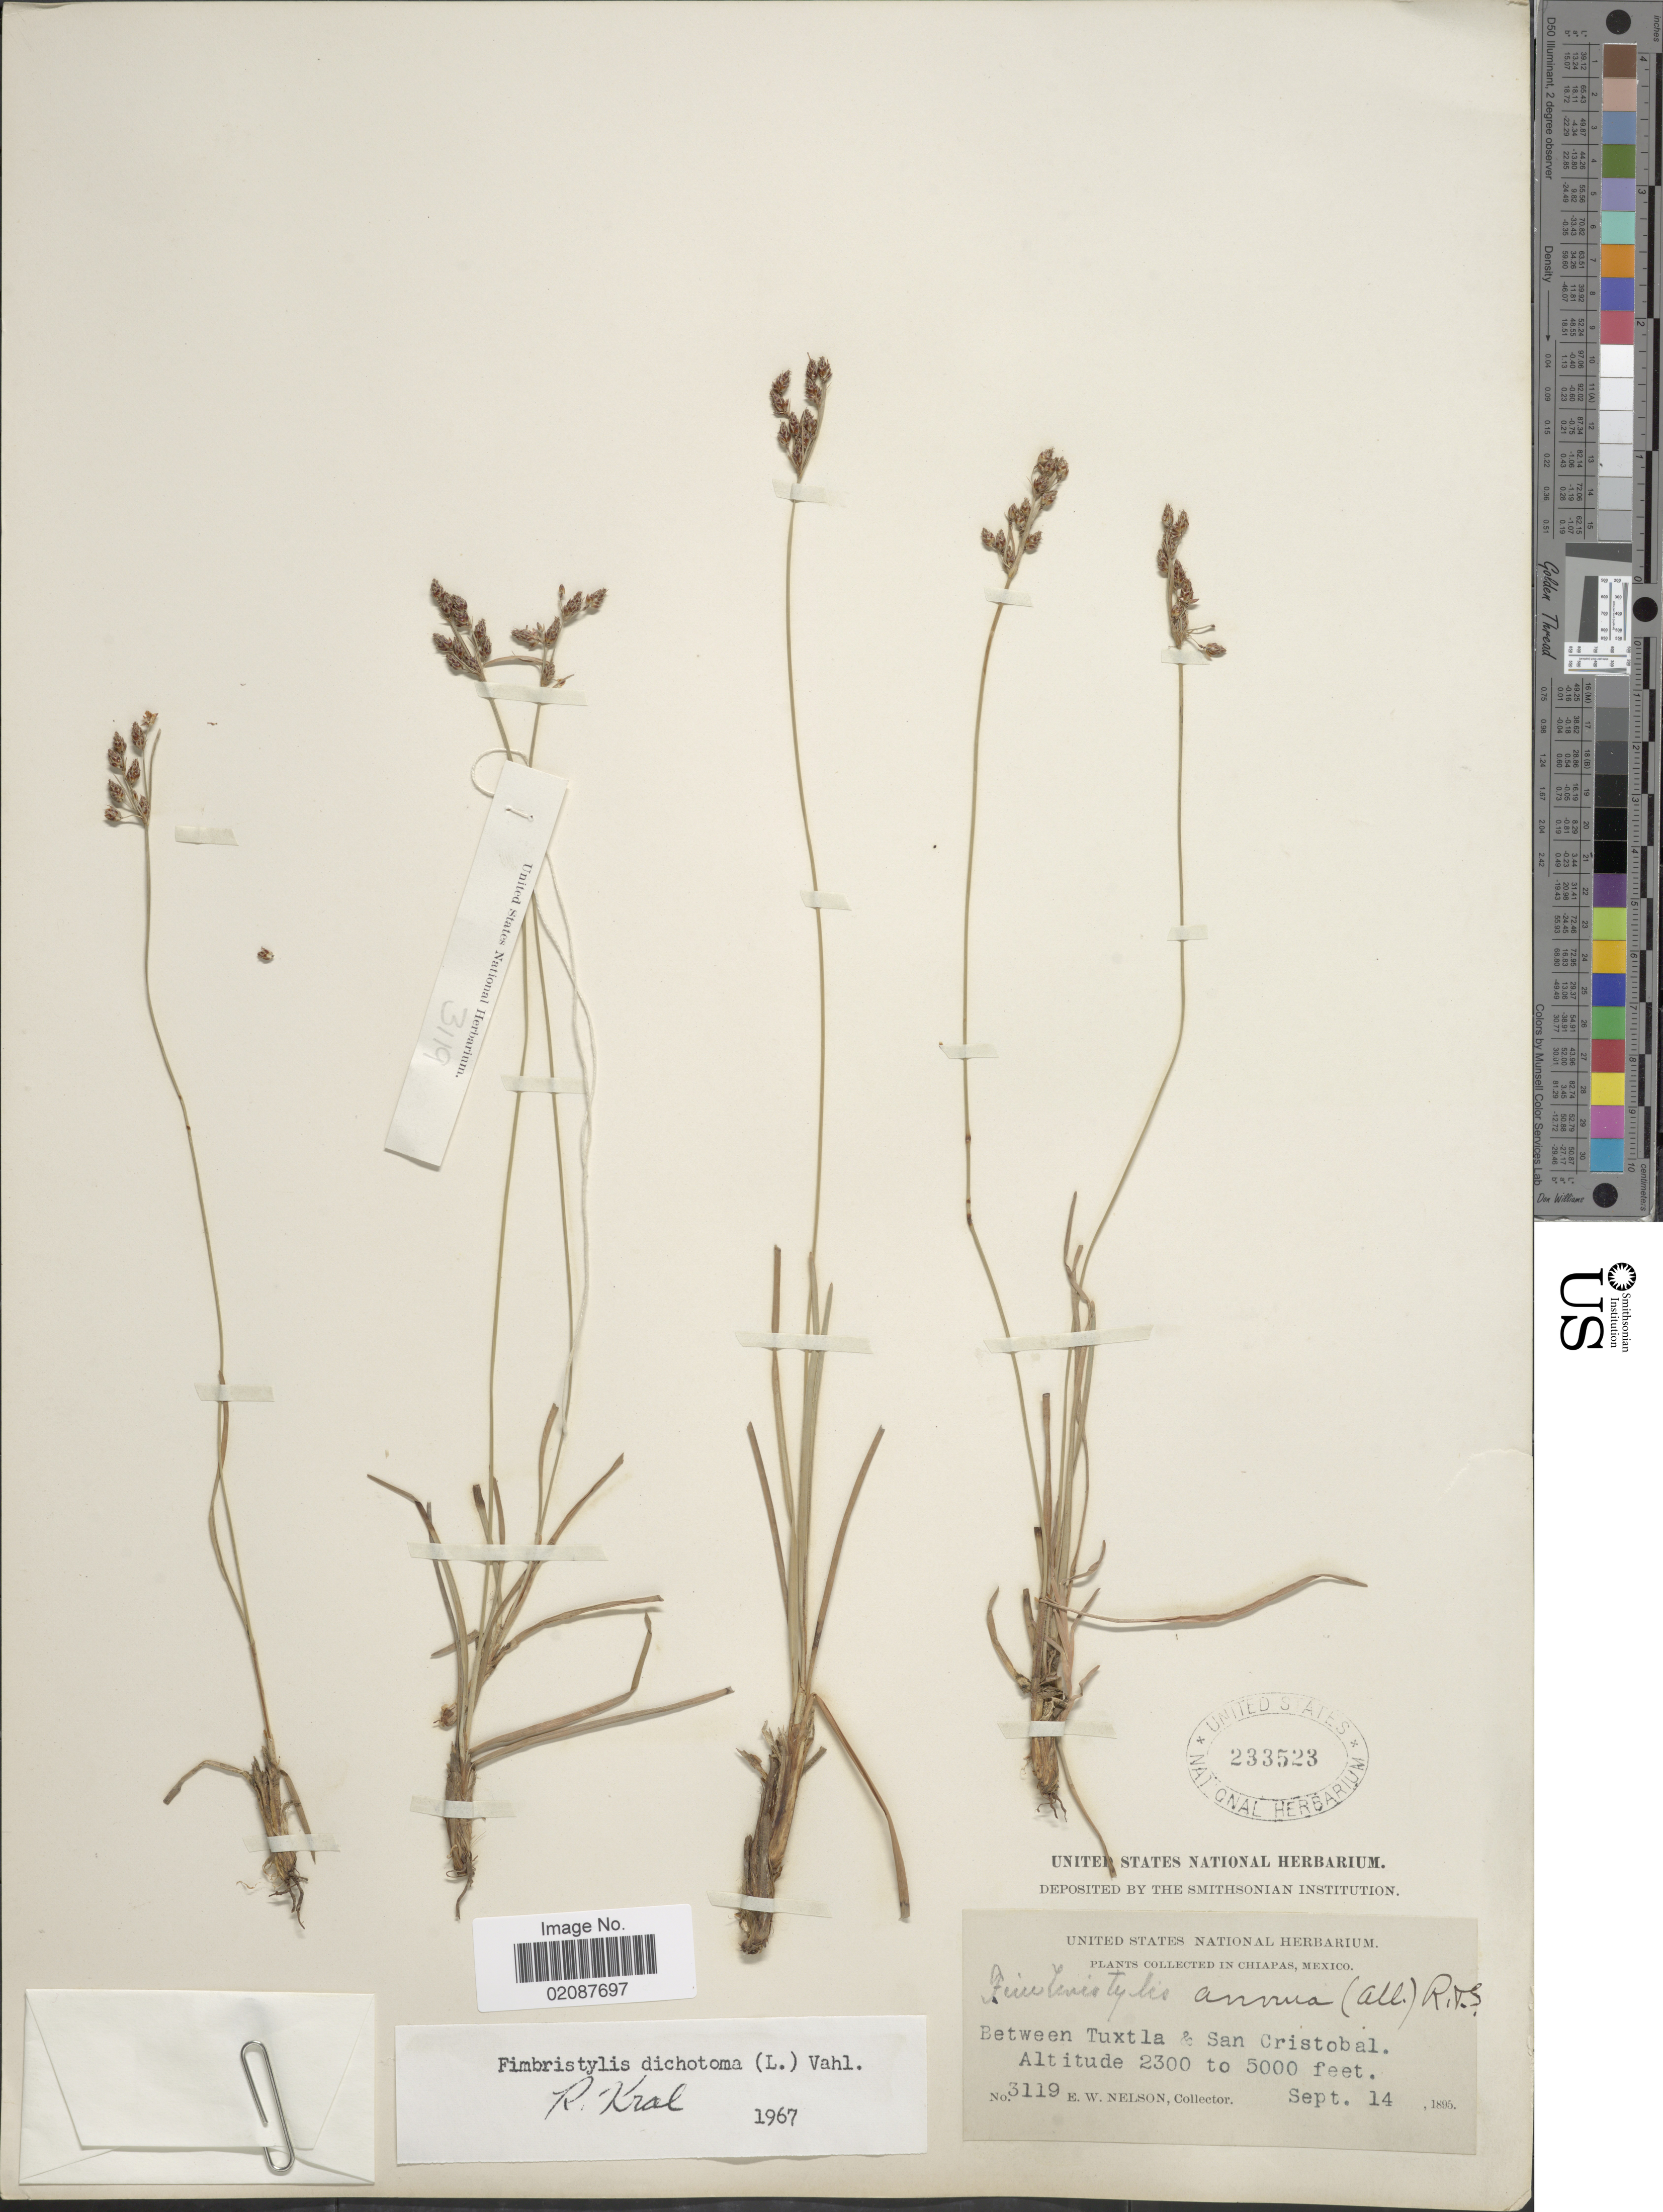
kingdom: Plantae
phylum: Tracheophyta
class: Liliopsida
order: Poales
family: Cyperaceae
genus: Fimbristylis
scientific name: Fimbristylis dichotoma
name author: (L.) Vahl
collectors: E. W. Nelson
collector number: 3119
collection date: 1895-09-14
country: Mexico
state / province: Chiapas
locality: Between Tuxtla & San Cristobal.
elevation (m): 701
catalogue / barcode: US 233523